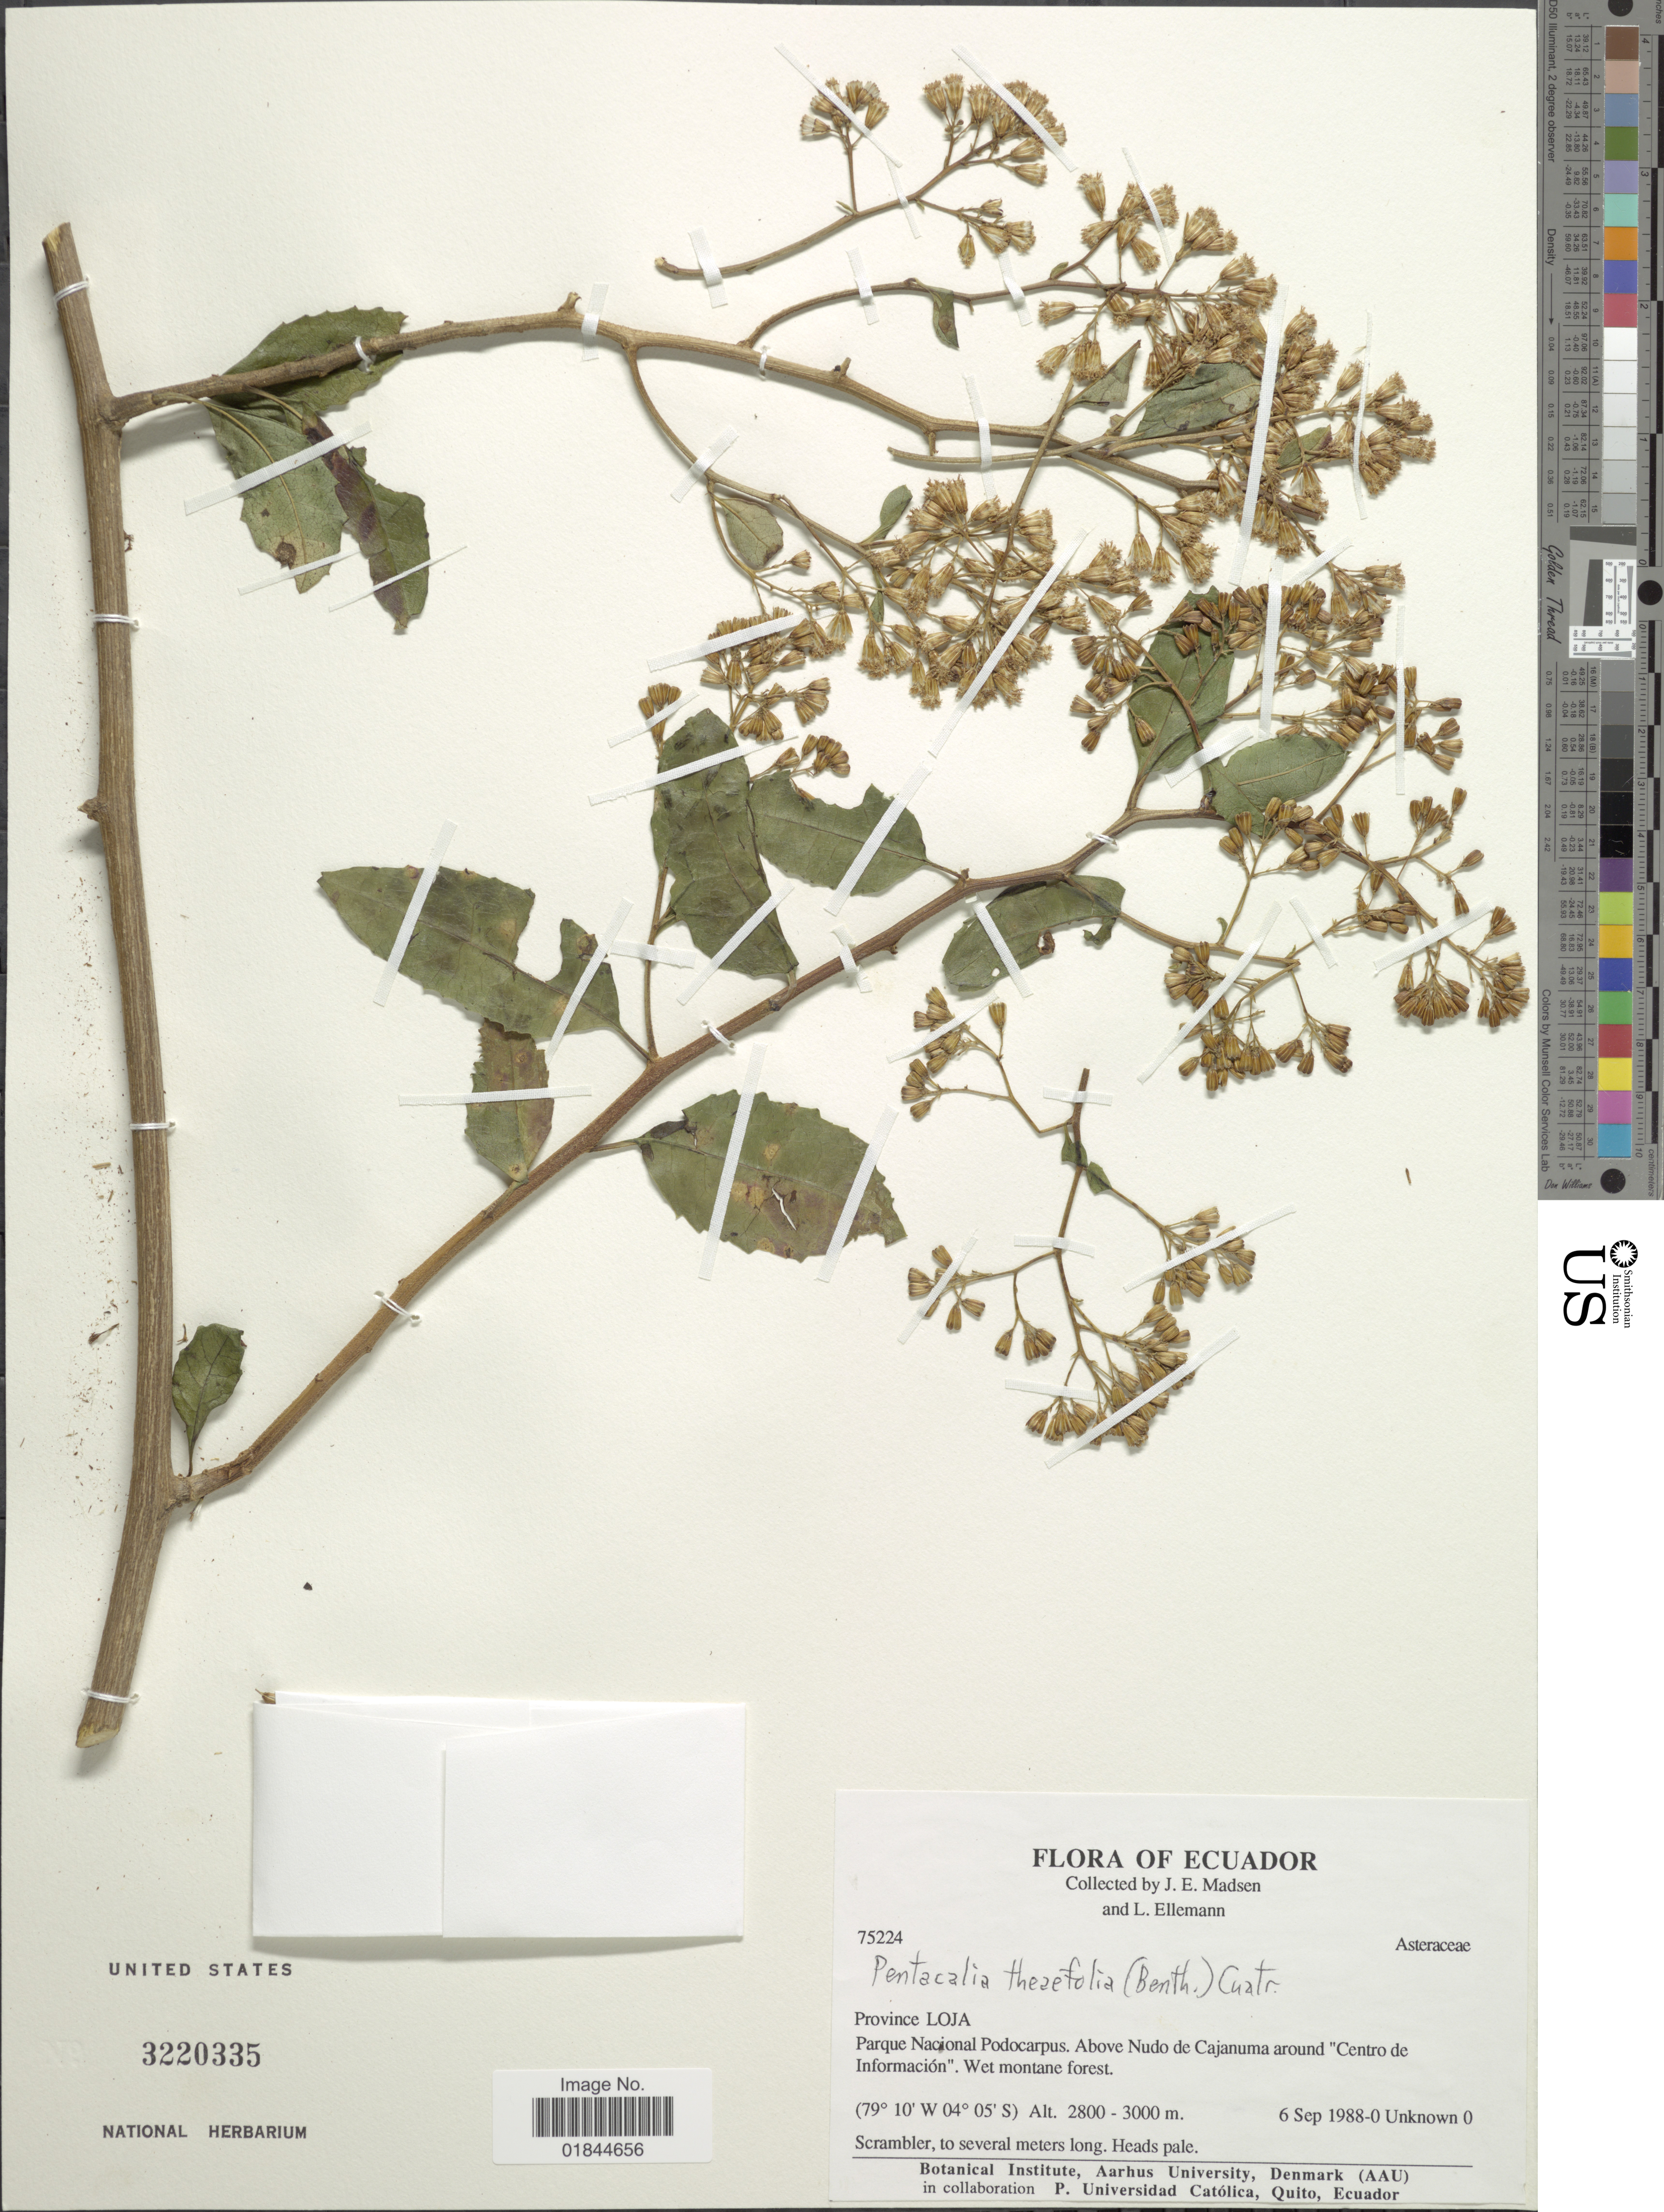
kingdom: Plantae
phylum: Tracheophyta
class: Magnoliopsida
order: Asterales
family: Asteraceae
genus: Pentacalia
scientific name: Pentacalia theifolia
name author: (Benth.) Cuatrec.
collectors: J. E. Madsen & L. Ellemann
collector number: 75224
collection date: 1988-09-06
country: Ecuador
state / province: Loja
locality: Parque Nacional Podocarpus, above Nudo de Cajanuma around "Centro de Informacion"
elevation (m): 2800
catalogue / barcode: US 3220335